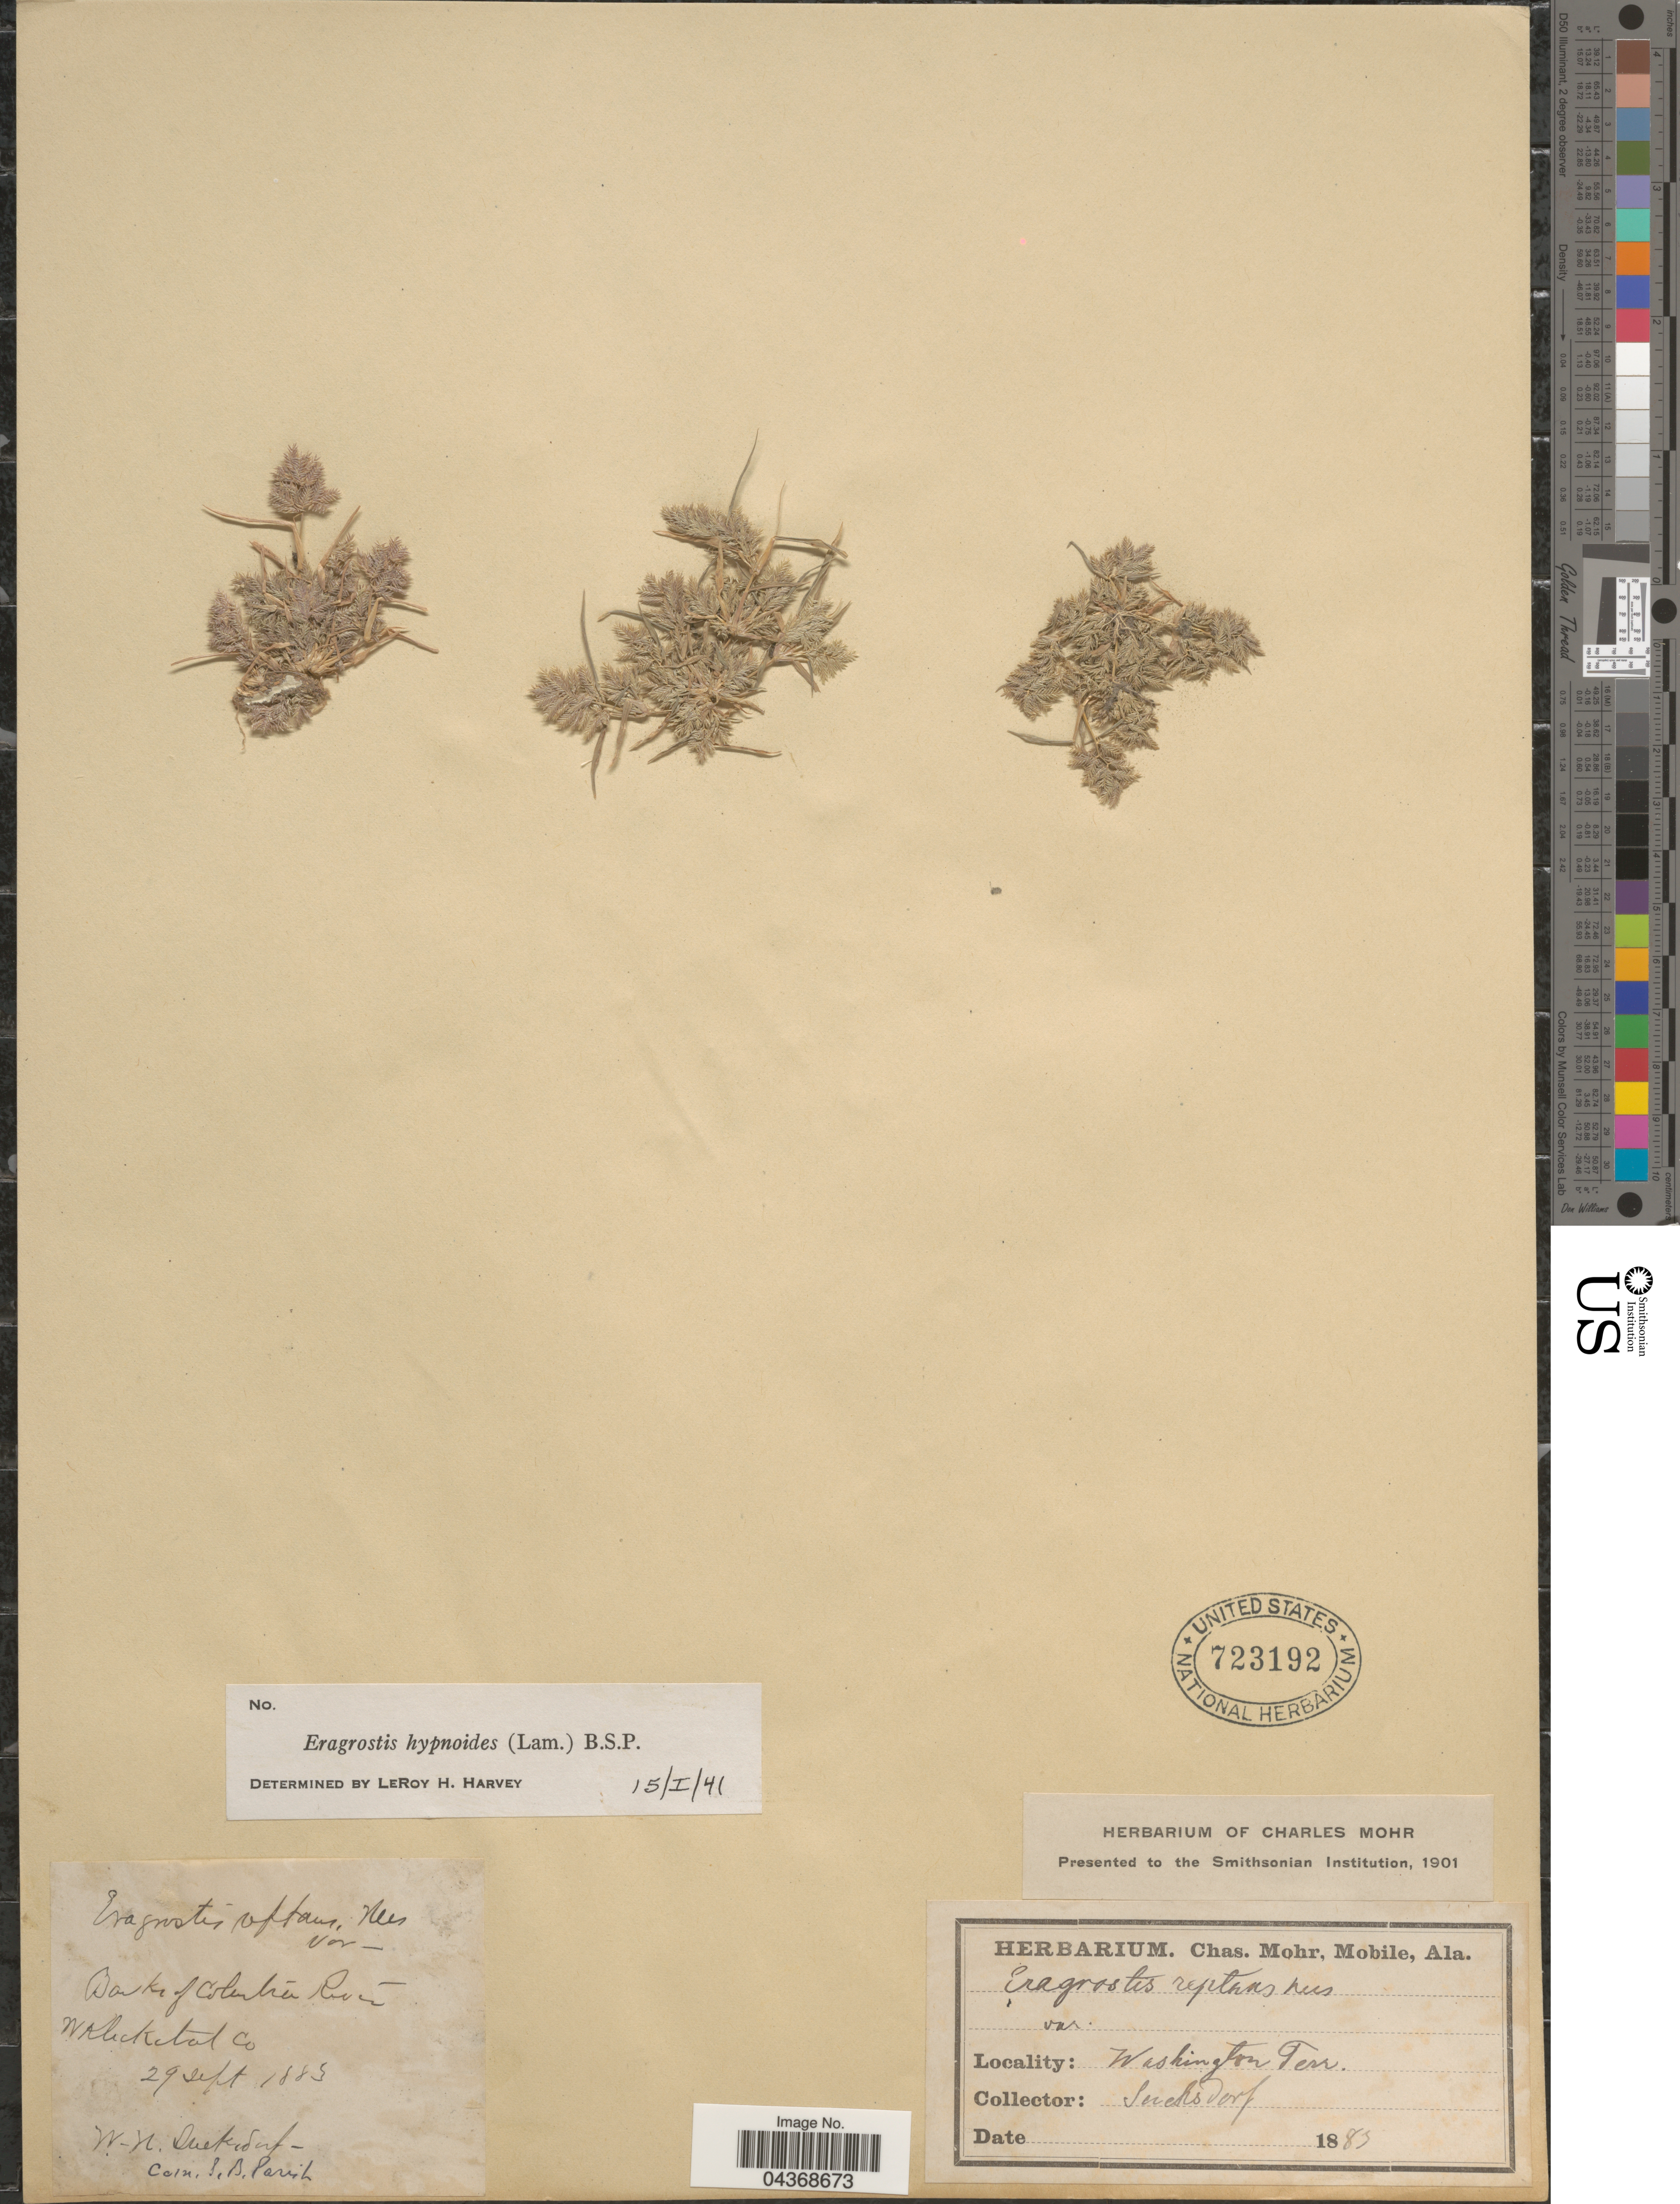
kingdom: Plantae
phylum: Tracheophyta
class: Liliopsida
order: Poales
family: Poaceae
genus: Eragrostis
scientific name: Eragrostis hypnoides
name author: (Lam.) Britton, Stearns & Poggenb.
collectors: W. N. Suksdorf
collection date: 1883-09-29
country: United States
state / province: Washington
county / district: Klickitat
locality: Washington Terr. Banks of Columbia River. W. Klickitat Co.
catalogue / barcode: US 723192